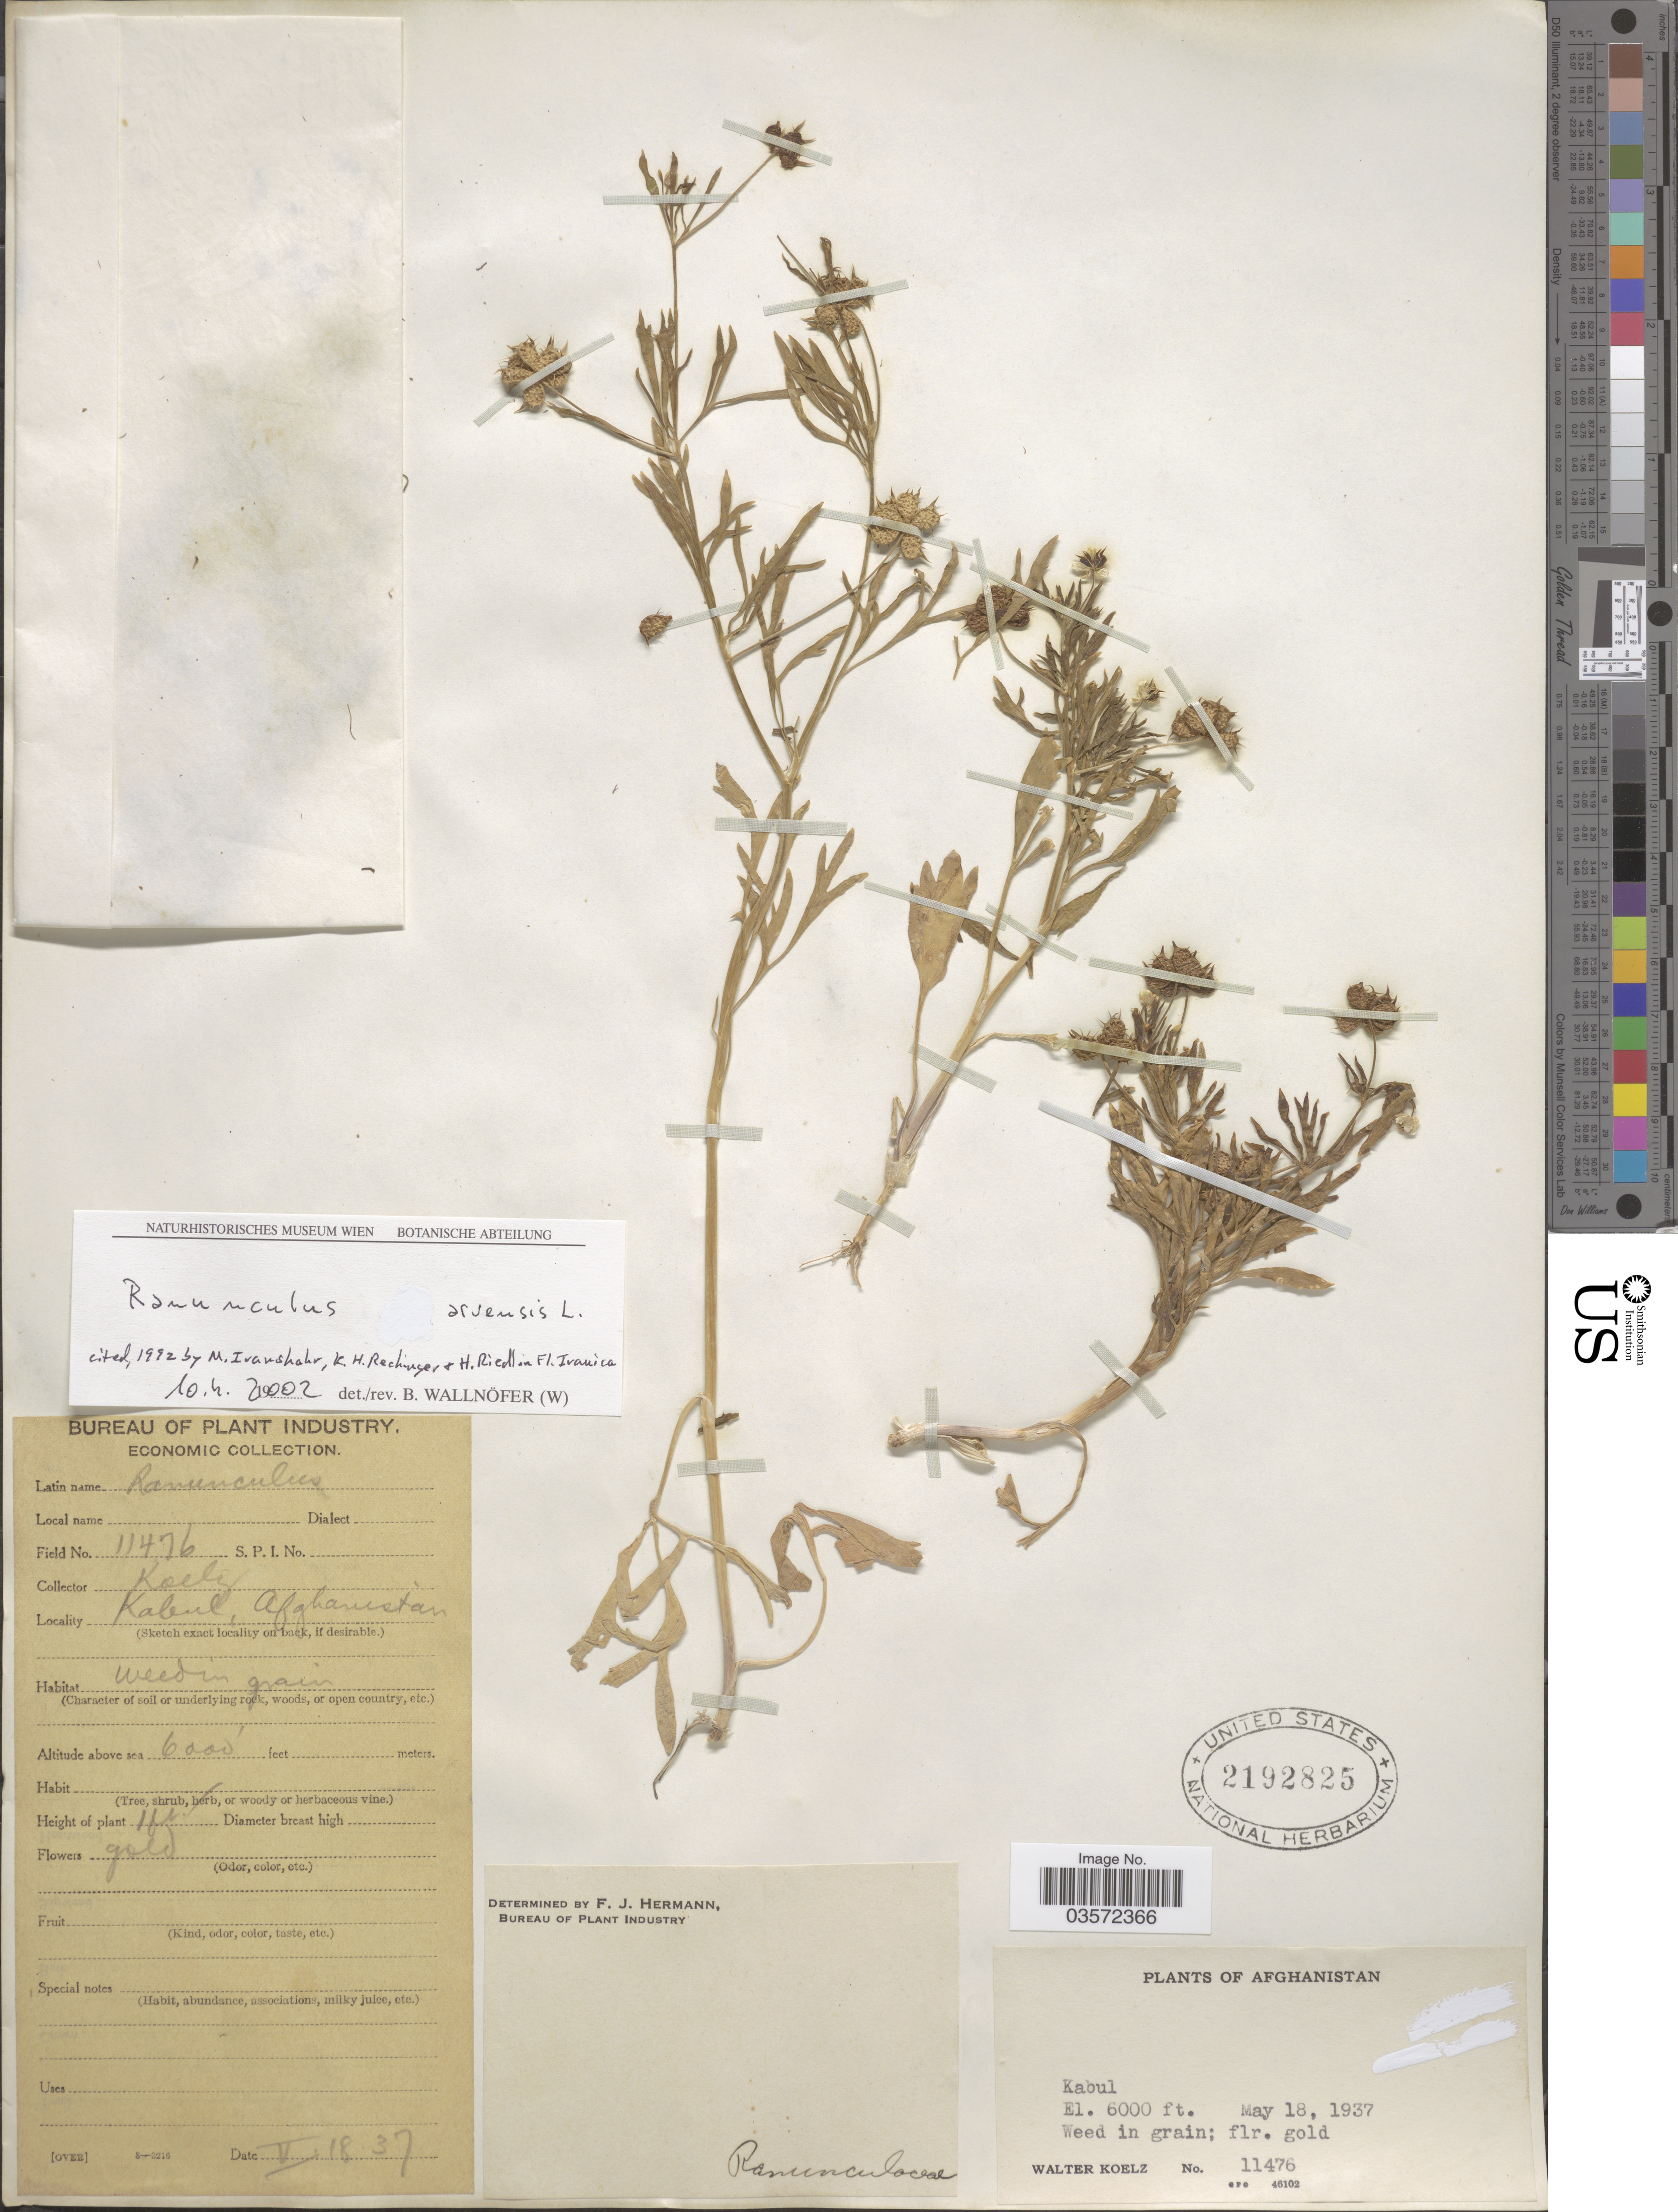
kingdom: Plantae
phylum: Tracheophyta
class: Magnoliopsida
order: Ranunculales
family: Ranunculaceae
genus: Ranunculus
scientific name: Ranunculus arvensis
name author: L.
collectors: W. N. Koelz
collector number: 11476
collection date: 1937-05-18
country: Afghanistan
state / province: Kabul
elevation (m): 1829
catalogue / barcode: US 2192825